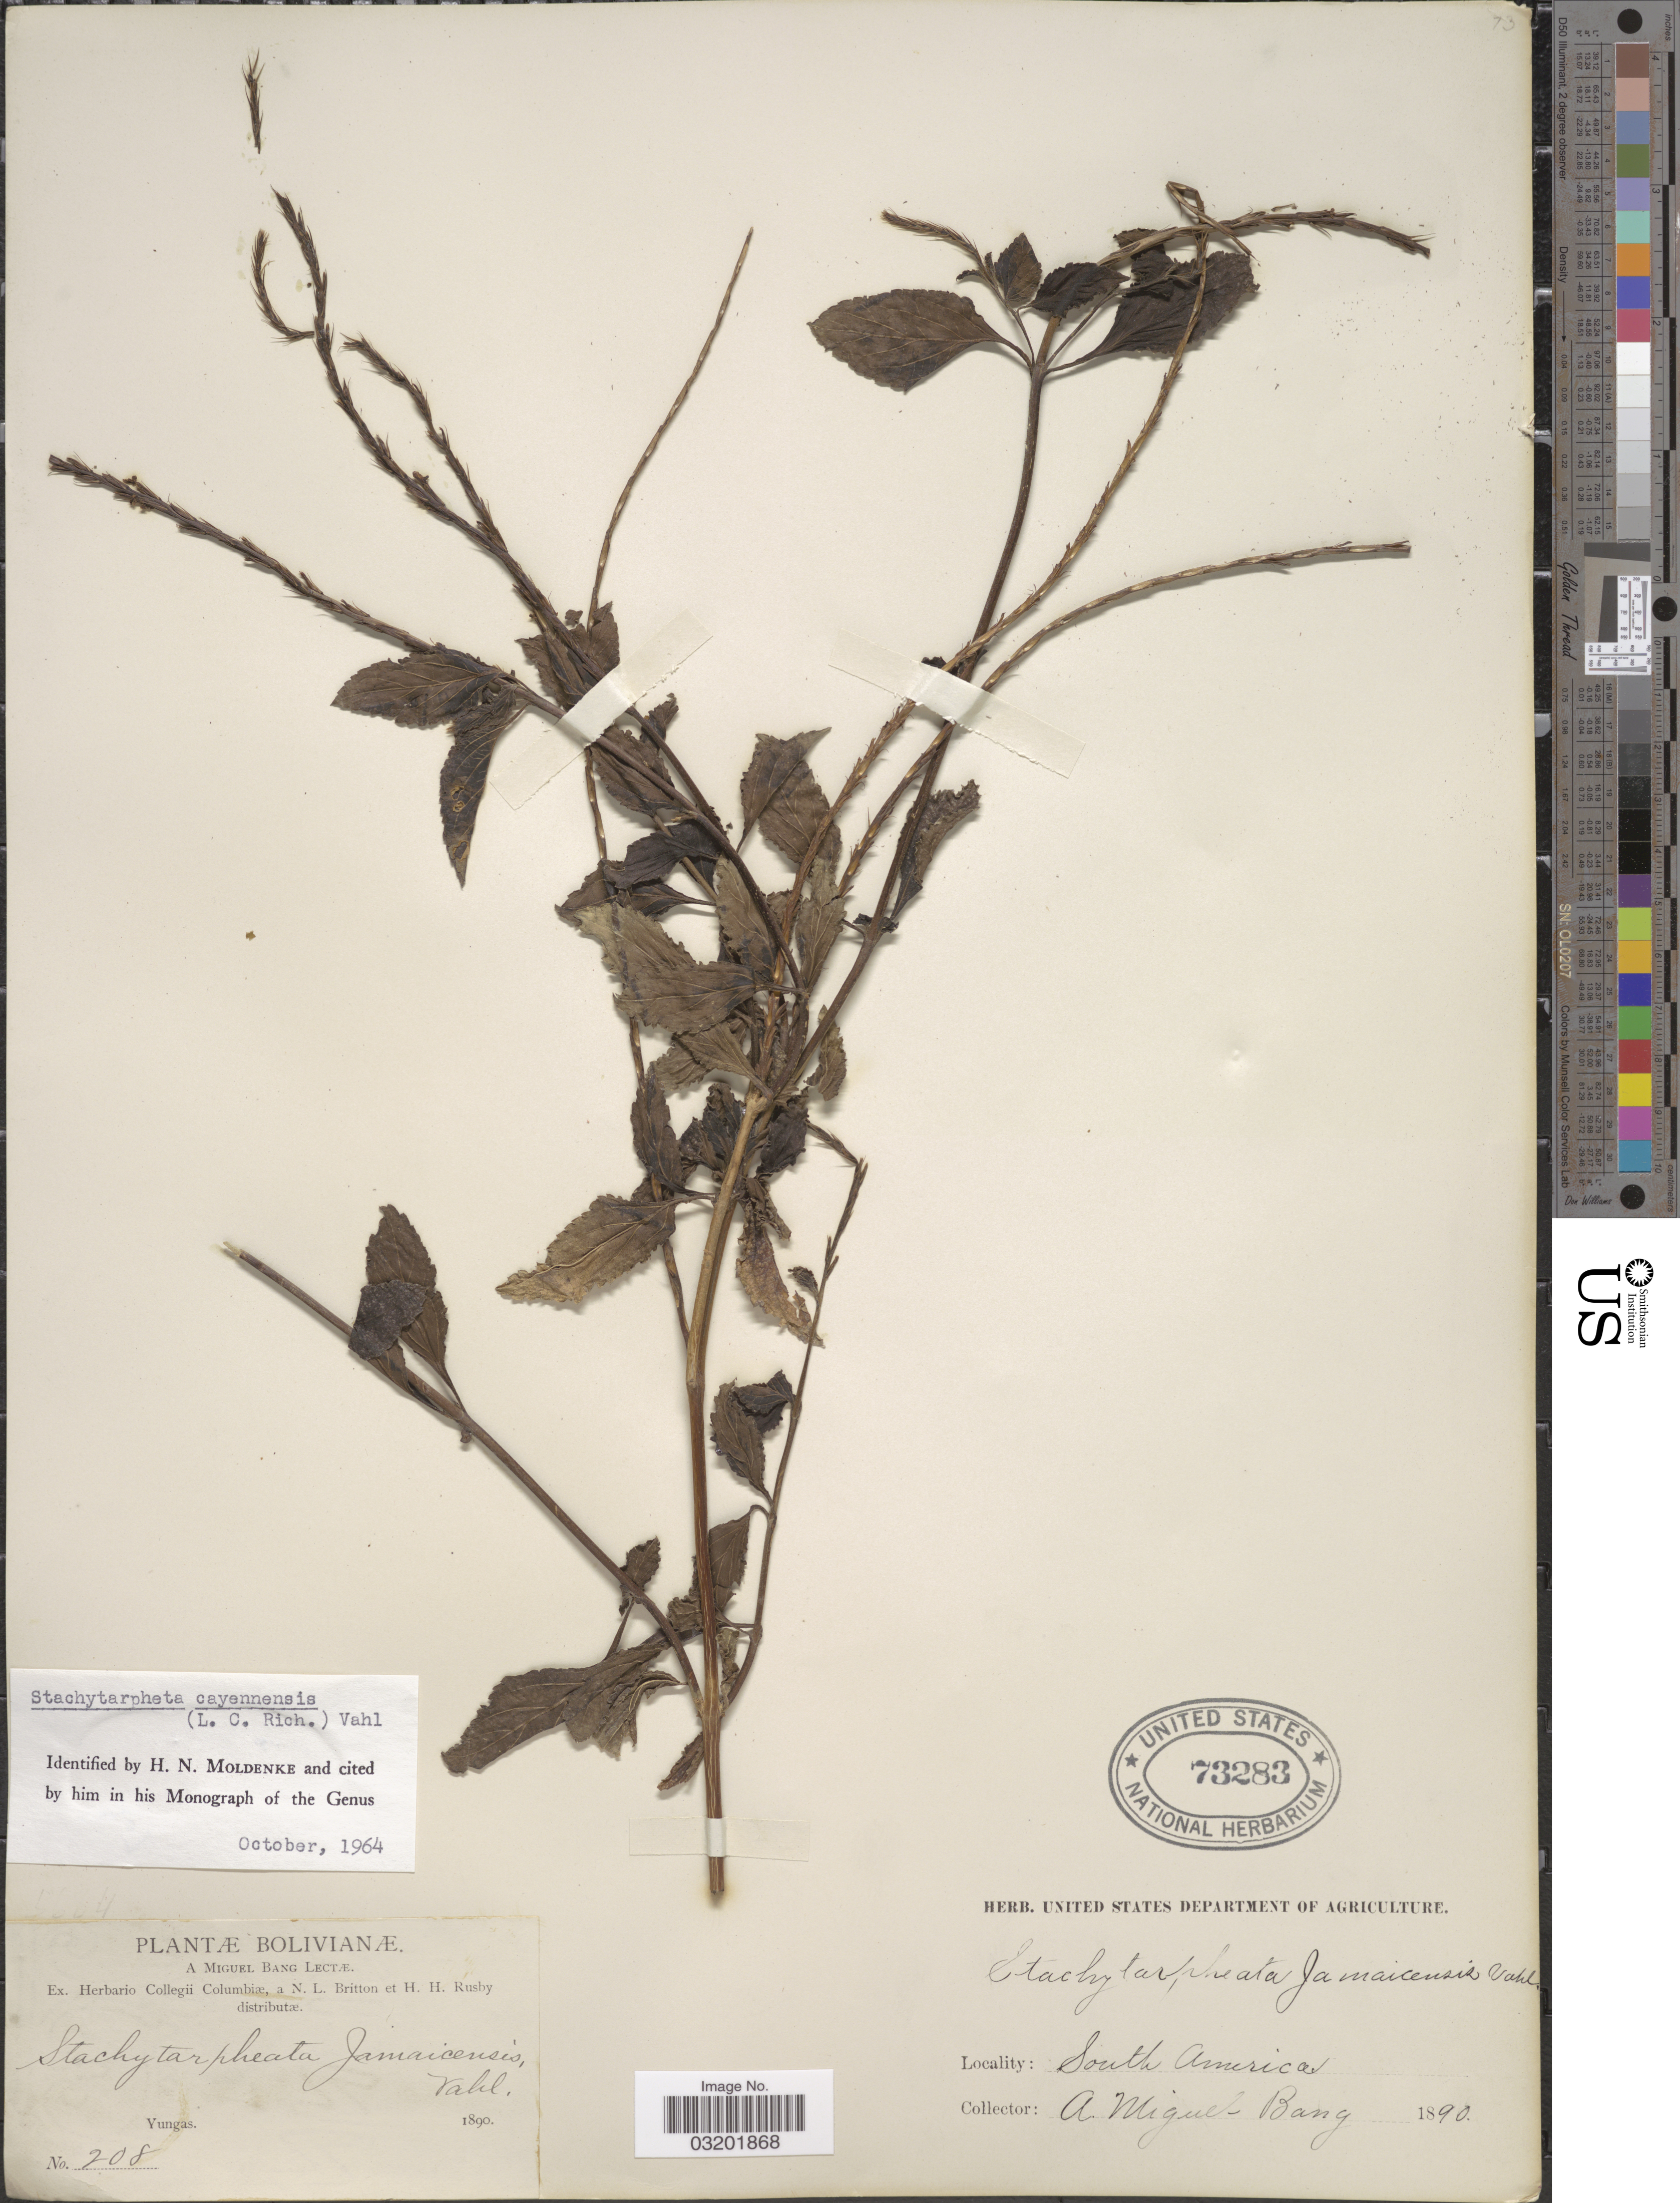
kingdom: Plantae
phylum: Tracheophyta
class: Magnoliopsida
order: Lamiales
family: Verbenaceae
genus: Stachytarpheta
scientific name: Stachytarpheta cayennensis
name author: (Rich.) Vahl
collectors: M. Bang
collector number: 208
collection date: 1890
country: Bolivia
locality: Yungas.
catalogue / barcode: US 73283